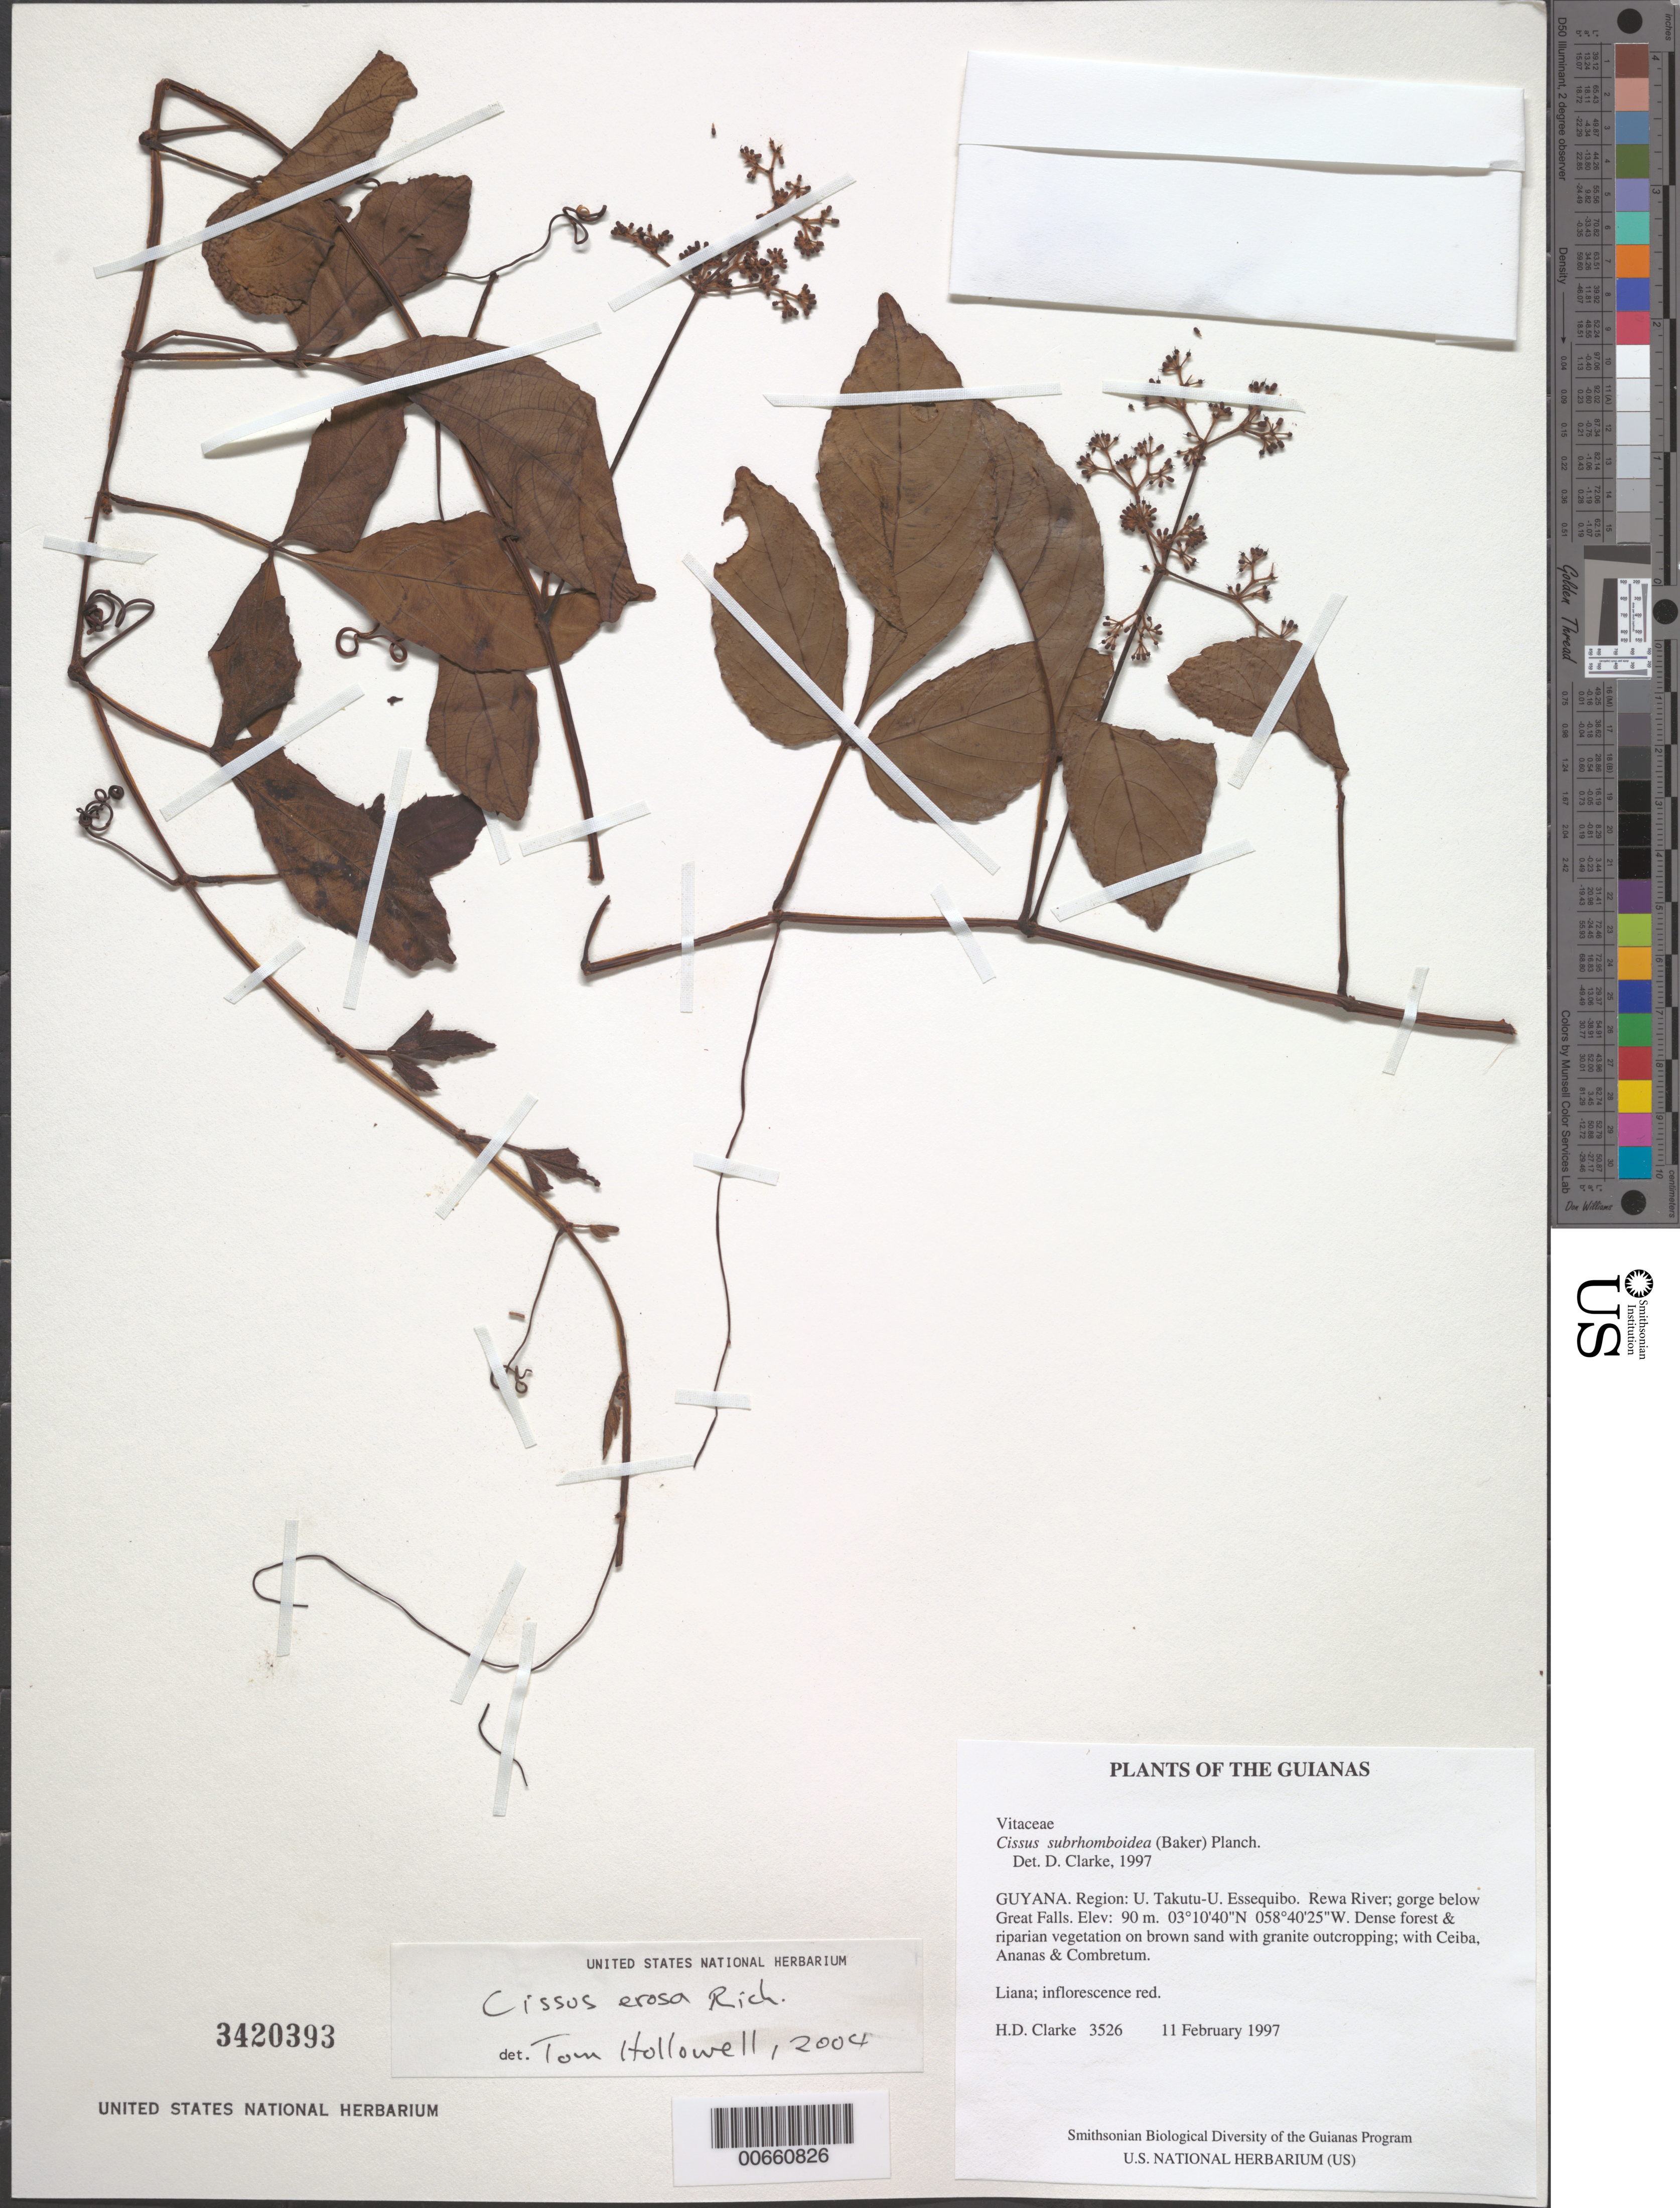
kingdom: Plantae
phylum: Tracheophyta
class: Magnoliopsida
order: Vitales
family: Vitaceae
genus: Cissus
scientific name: Cissus erosa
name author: Rich.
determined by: Lombardi, Julio A.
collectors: H. D. Clarke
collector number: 3526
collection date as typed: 11 February 1997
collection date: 1997-02-11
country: Guyana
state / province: U. Takutu-U. Essequibo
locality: Rewa River; gorge below Great Falls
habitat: Dense forest & riparian vegetation on brown sand with granite outcropping; with Ceiba, Ananas & Combretum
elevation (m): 90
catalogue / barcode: US 3420393